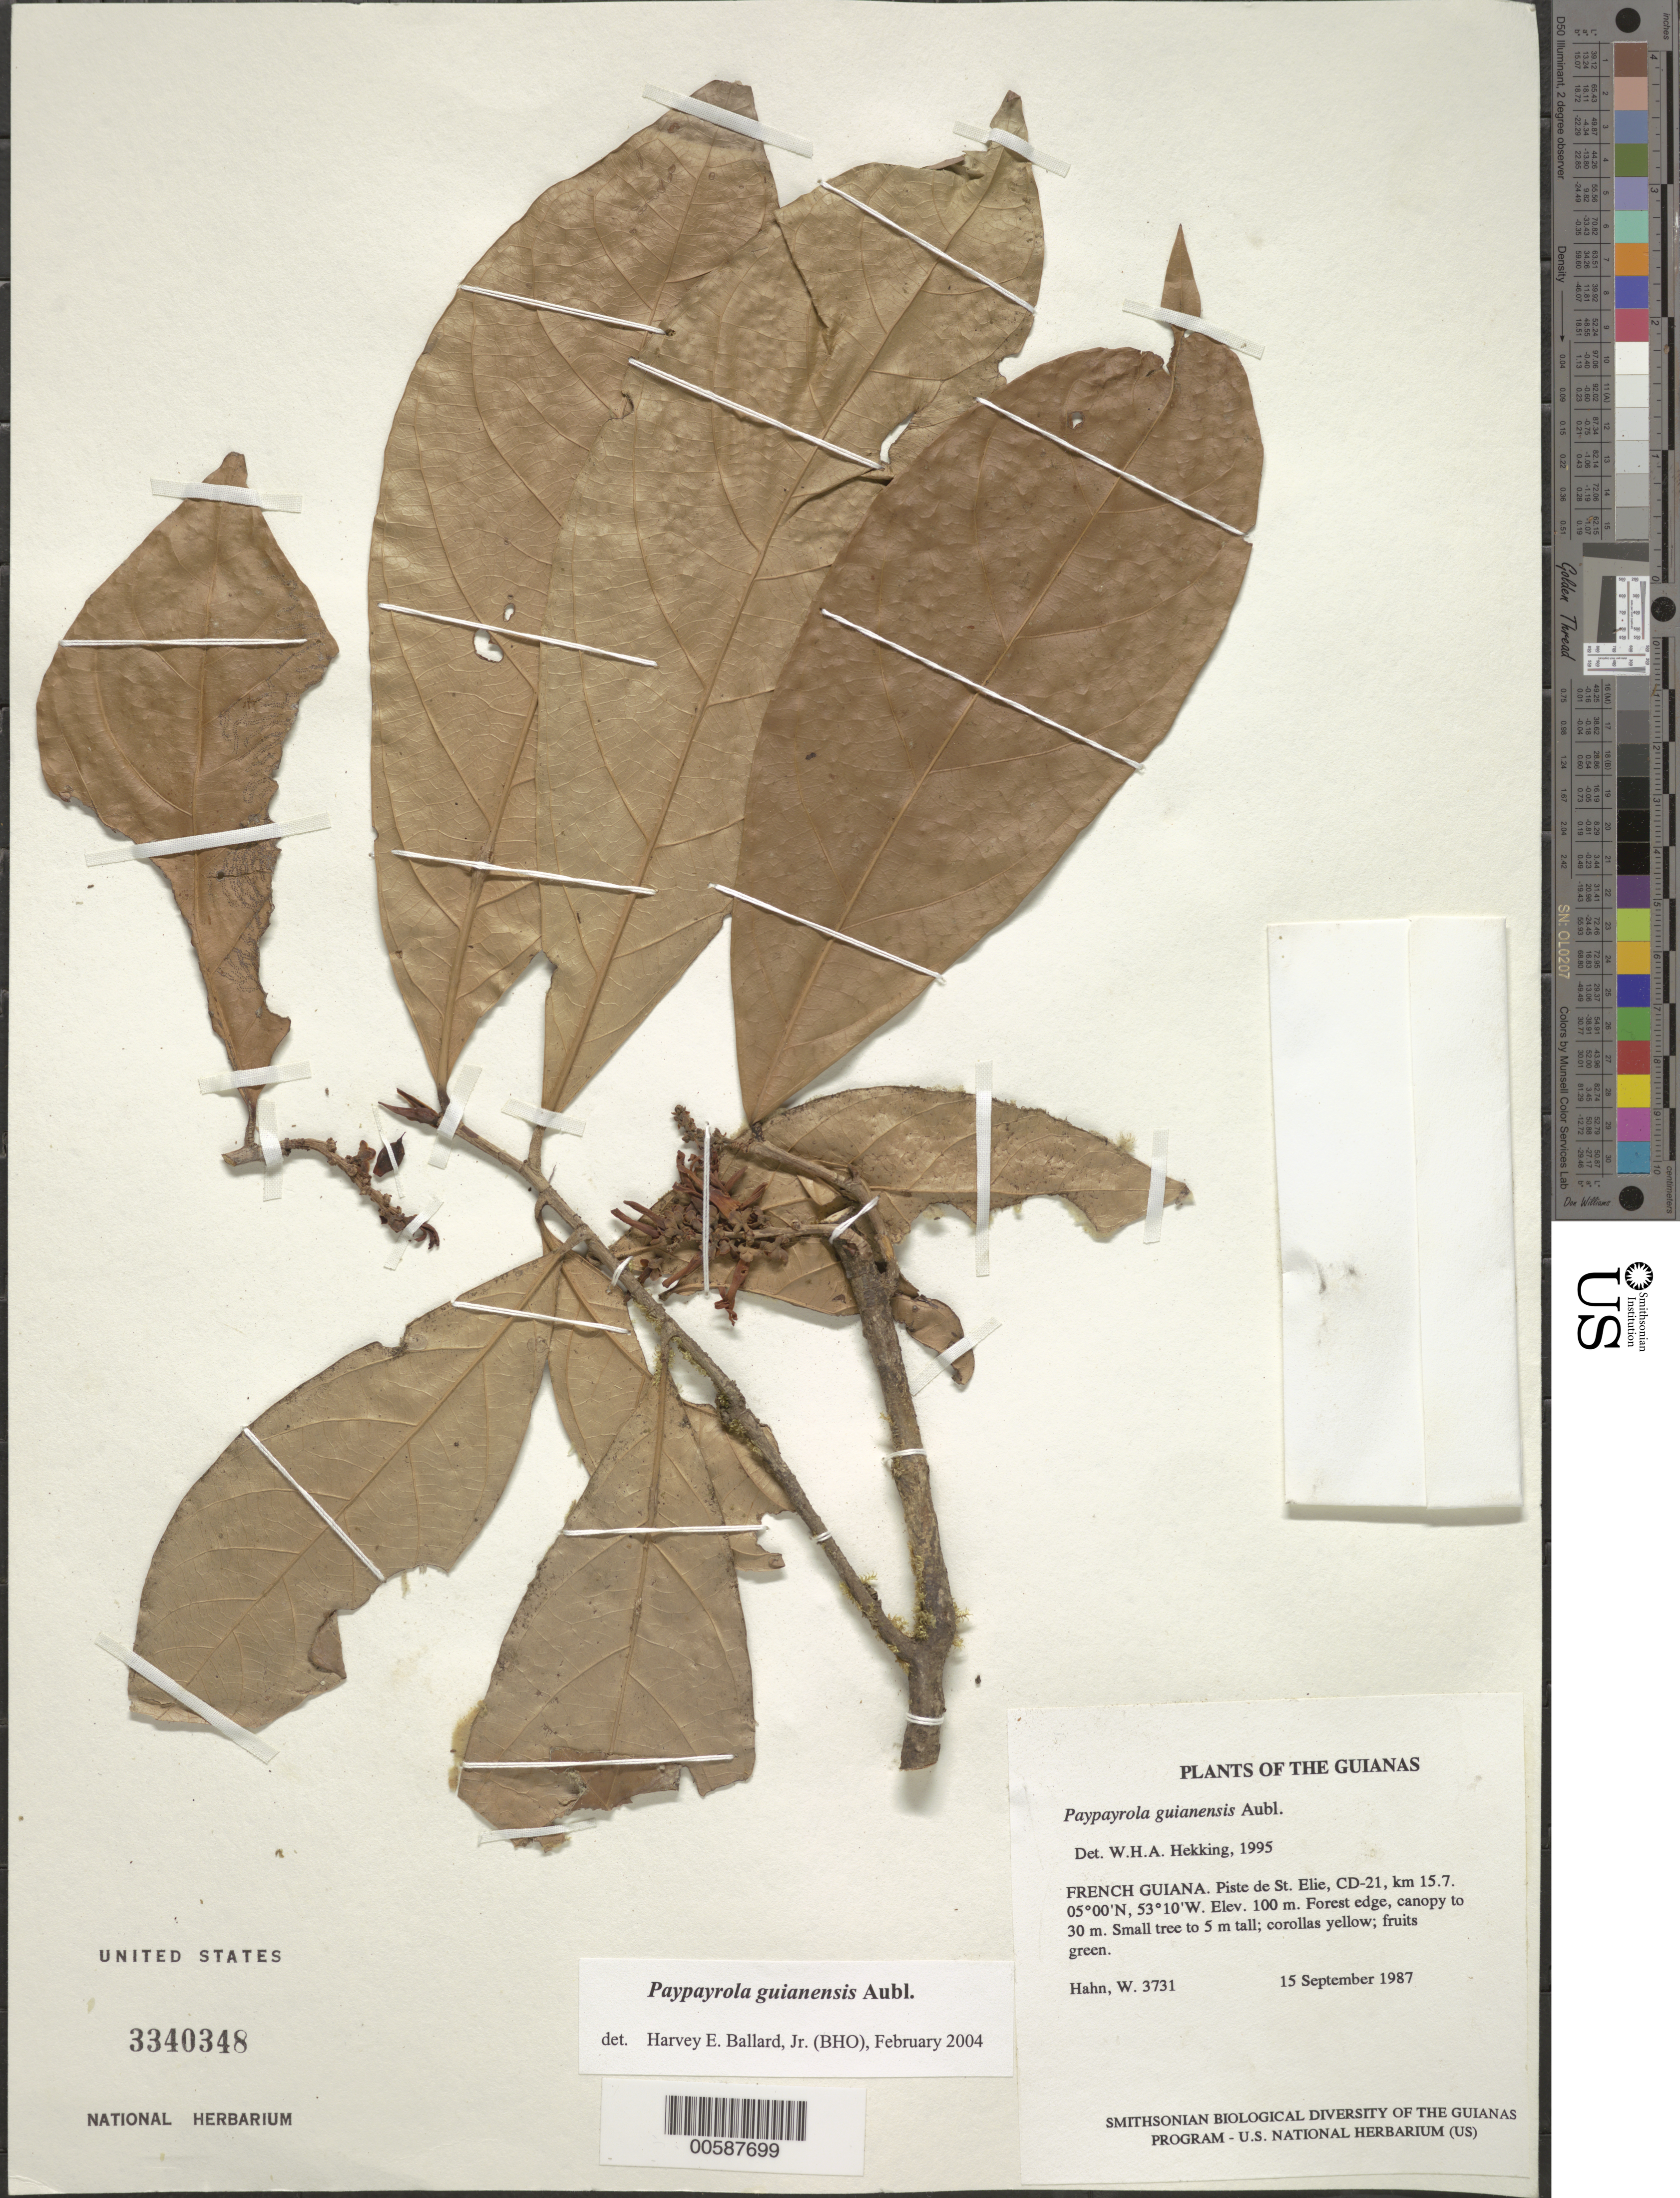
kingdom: Plantae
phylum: Tracheophyta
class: Magnoliopsida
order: Malpighiales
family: Violaceae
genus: Paypayrola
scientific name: Paypayrola guianensis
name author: Aubl.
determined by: Ballard, Harvey E.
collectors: W. Hahn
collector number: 3731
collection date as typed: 15 September 1987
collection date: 1987-09-15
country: French Guiana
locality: Piste de St. Elie, CD-21, km 15.7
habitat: Forest edge, canopy to 30 m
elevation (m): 100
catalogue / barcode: US 3340348